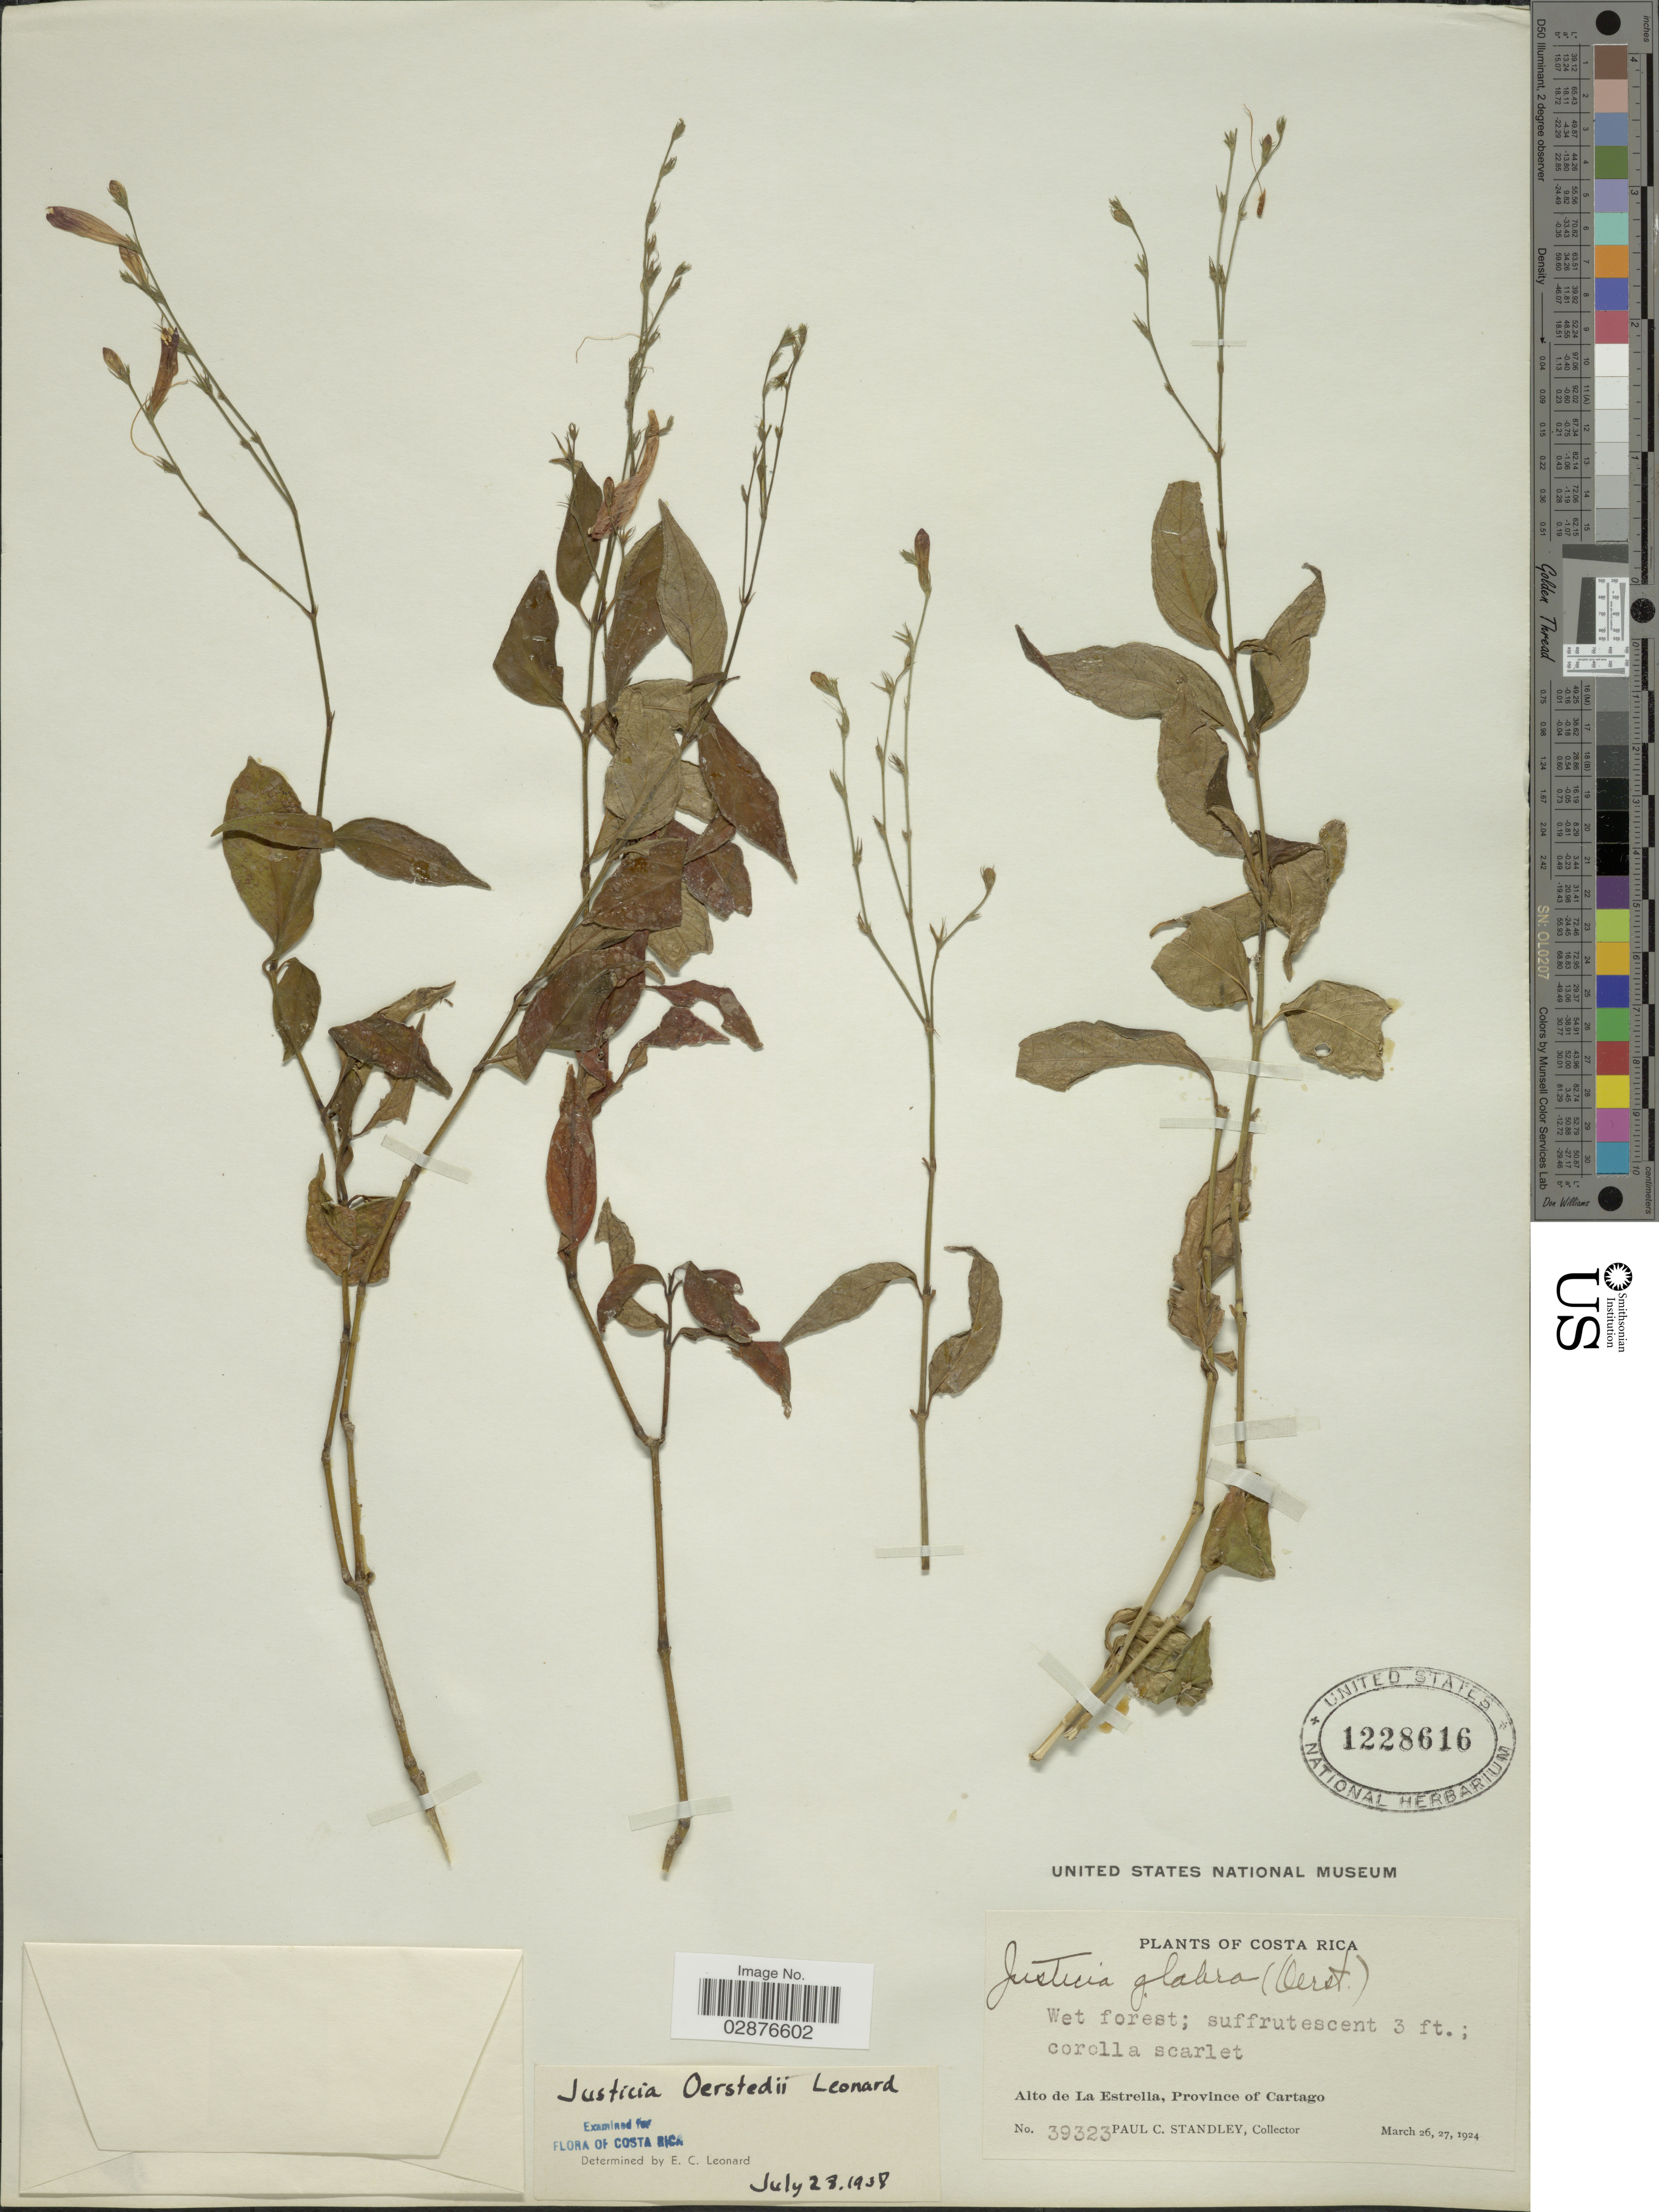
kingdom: Plantae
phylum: Tracheophyta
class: Magnoliopsida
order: Lamiales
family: Acanthaceae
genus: Justicia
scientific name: Justicia oerstedii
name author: Leonard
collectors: P. C. Standley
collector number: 39323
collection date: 1924-03-26/1924-03-27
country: Costa Rica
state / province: Cartago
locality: Alto de La Estrella.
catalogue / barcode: US 1228616